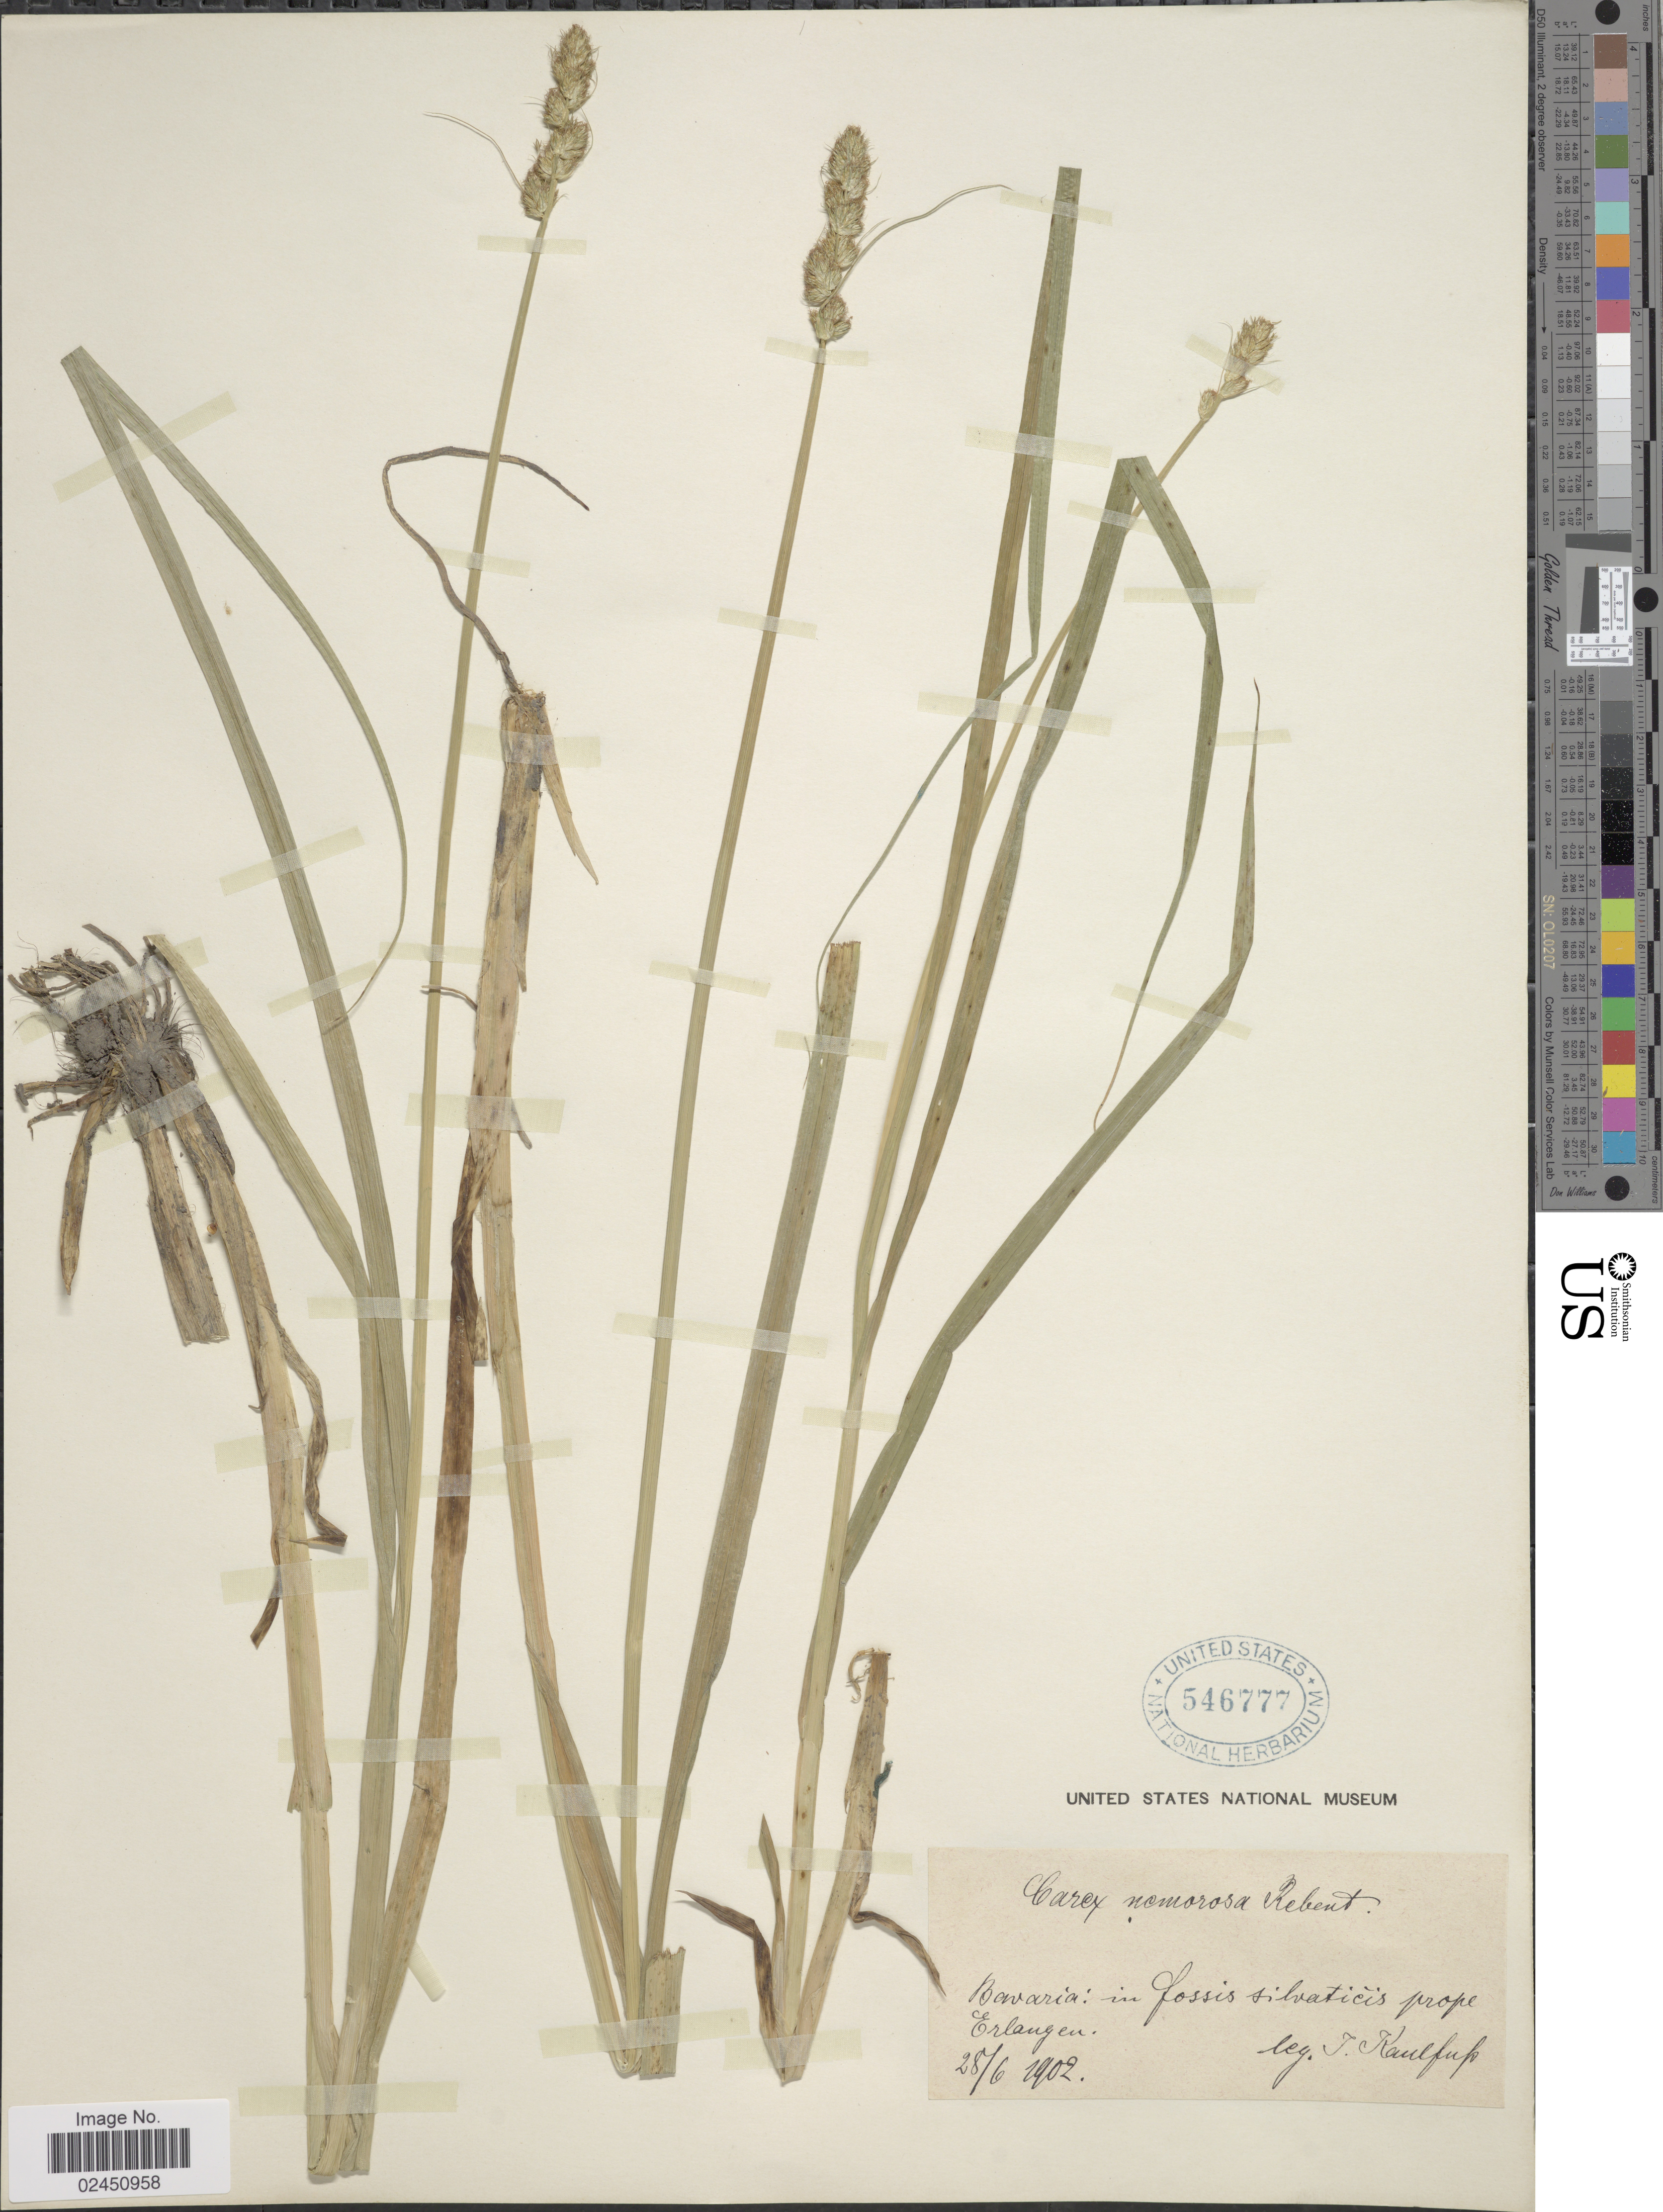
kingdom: Plantae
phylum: Tracheophyta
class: Liliopsida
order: Poales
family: Cyperaceae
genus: Carex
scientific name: Carex otrubae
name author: Podp.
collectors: J. Kaulfuss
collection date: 1902-06-28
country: Germany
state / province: Bayern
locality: In fossis silvaticis prope Erlangen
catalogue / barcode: US 546777